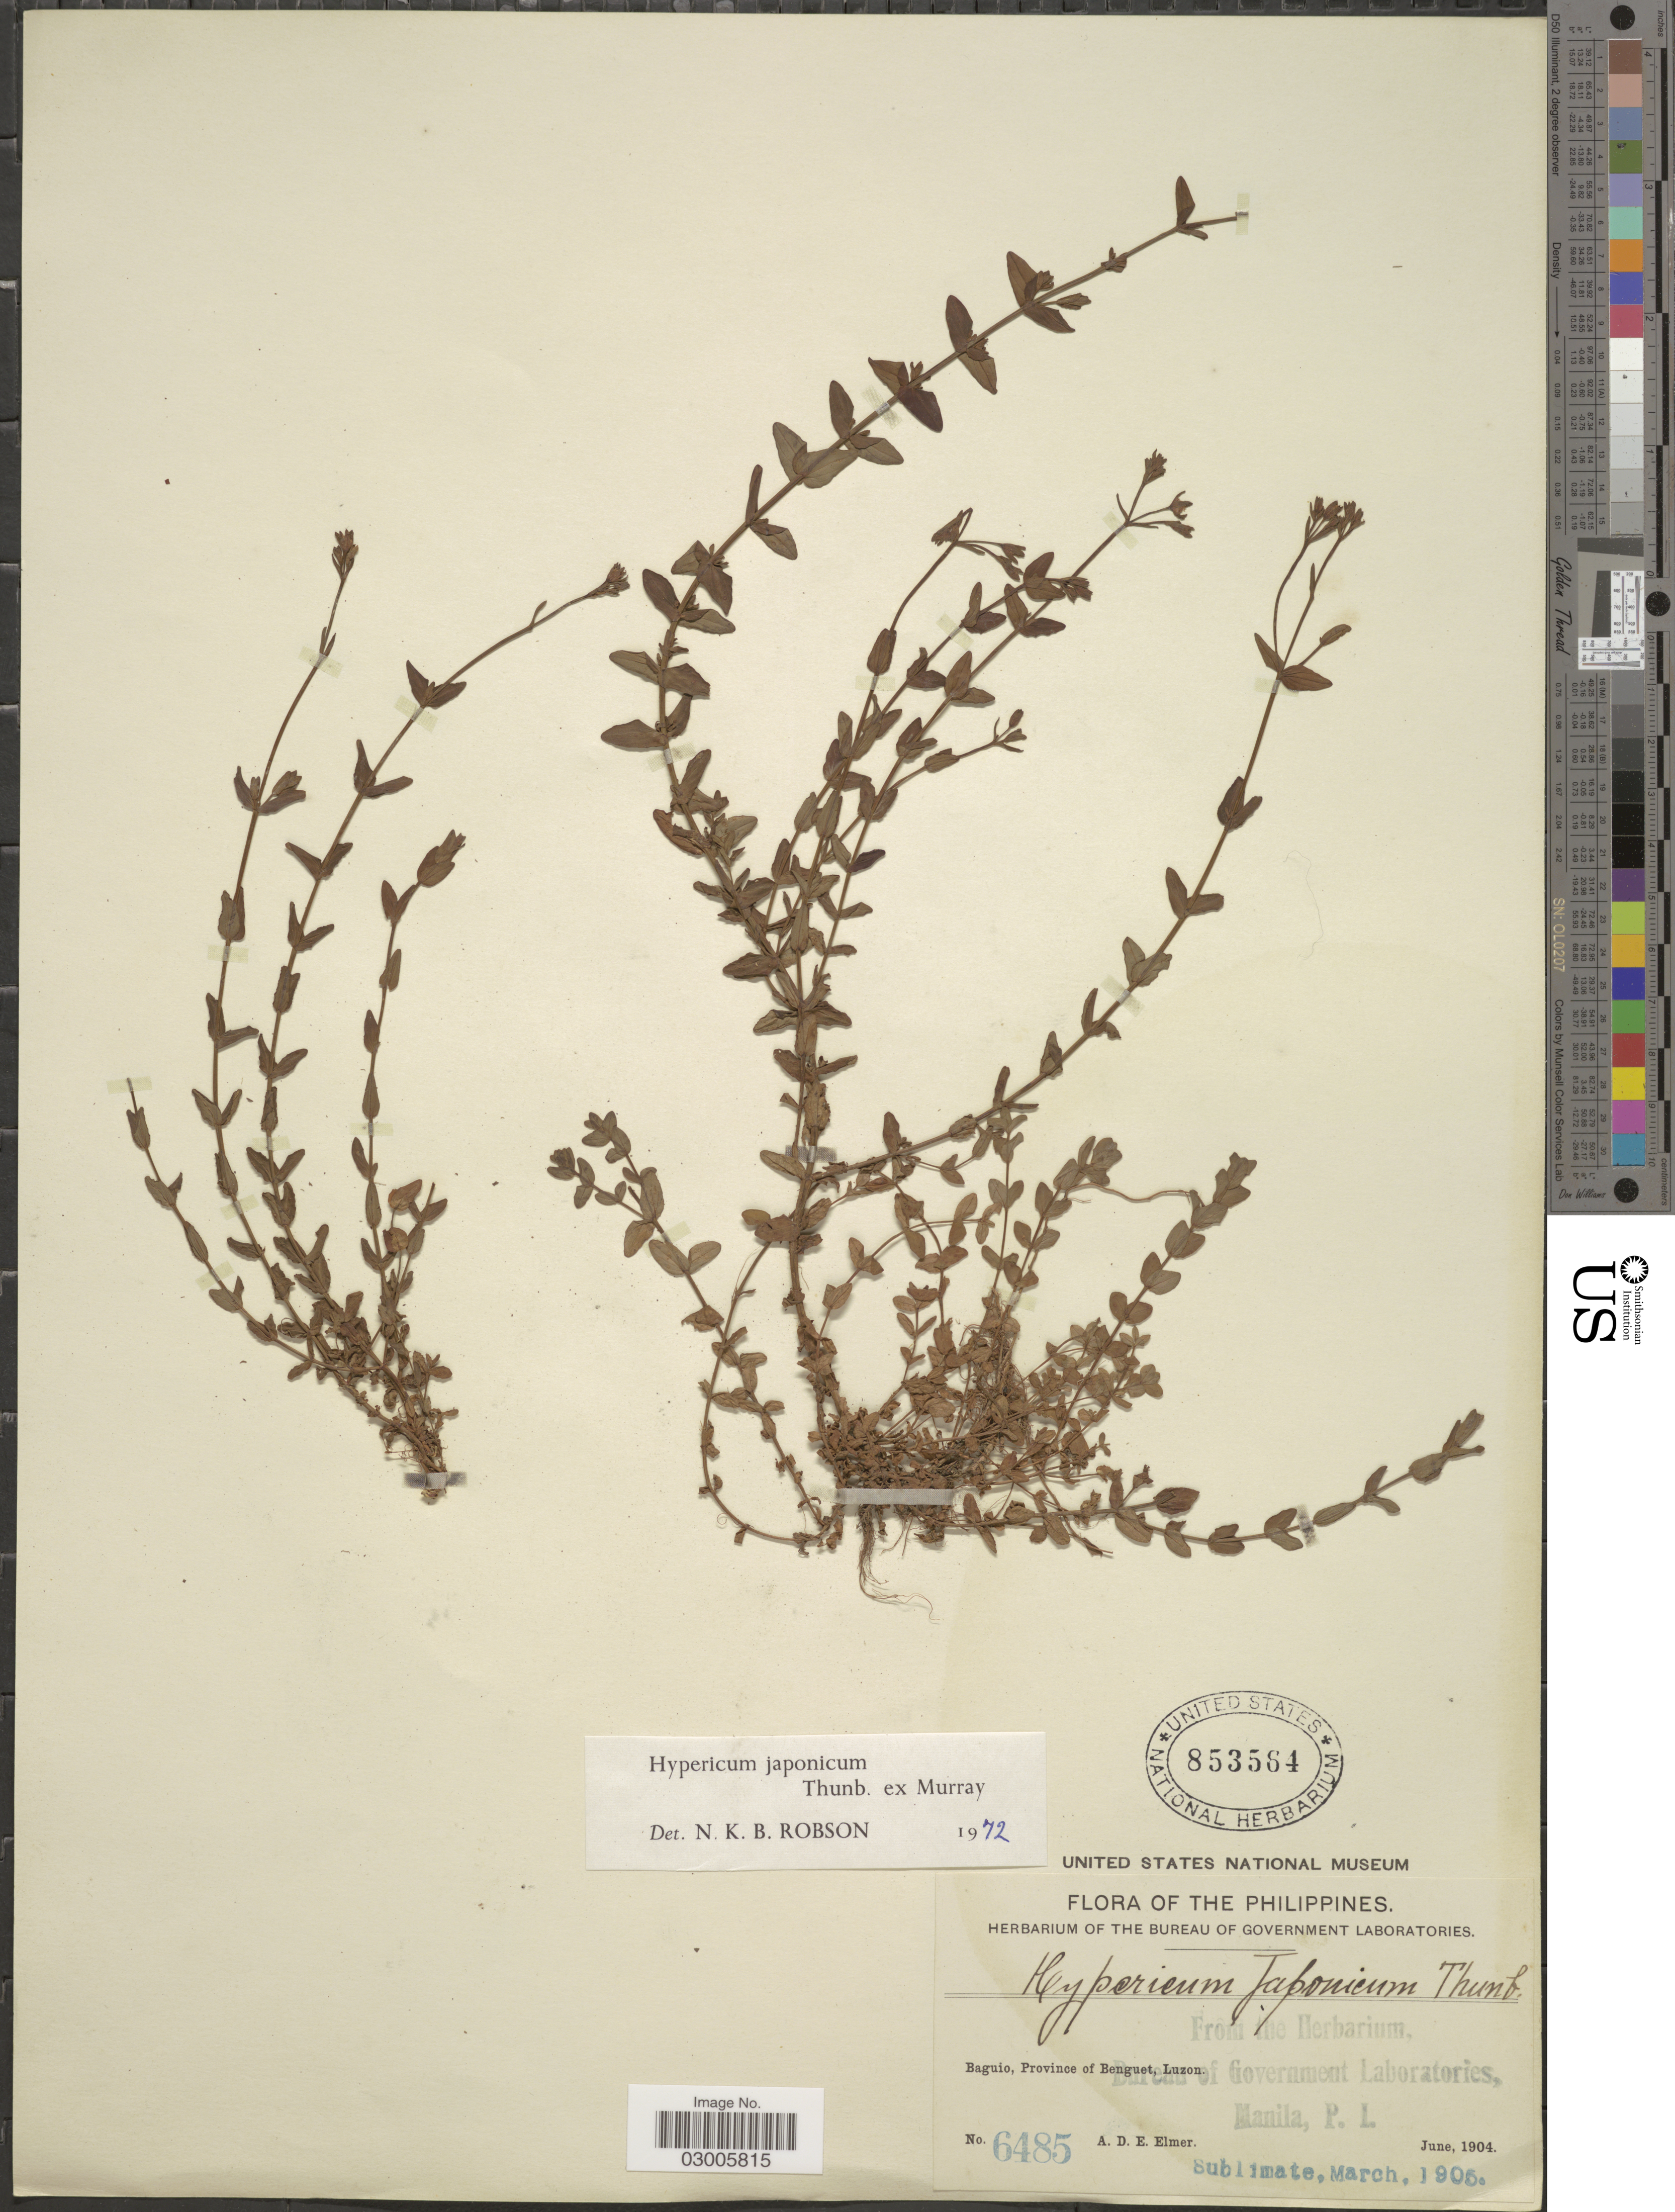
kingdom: Plantae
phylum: Tracheophyta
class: Magnoliopsida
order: Malpighiales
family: Hypericaceae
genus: Hypericum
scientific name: Hypericum japonicum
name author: Thunb.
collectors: A. D. E. Elmer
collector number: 6485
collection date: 1904-06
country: Philippines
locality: Baguio, Province of Benguet, Luzon.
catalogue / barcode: US 853564